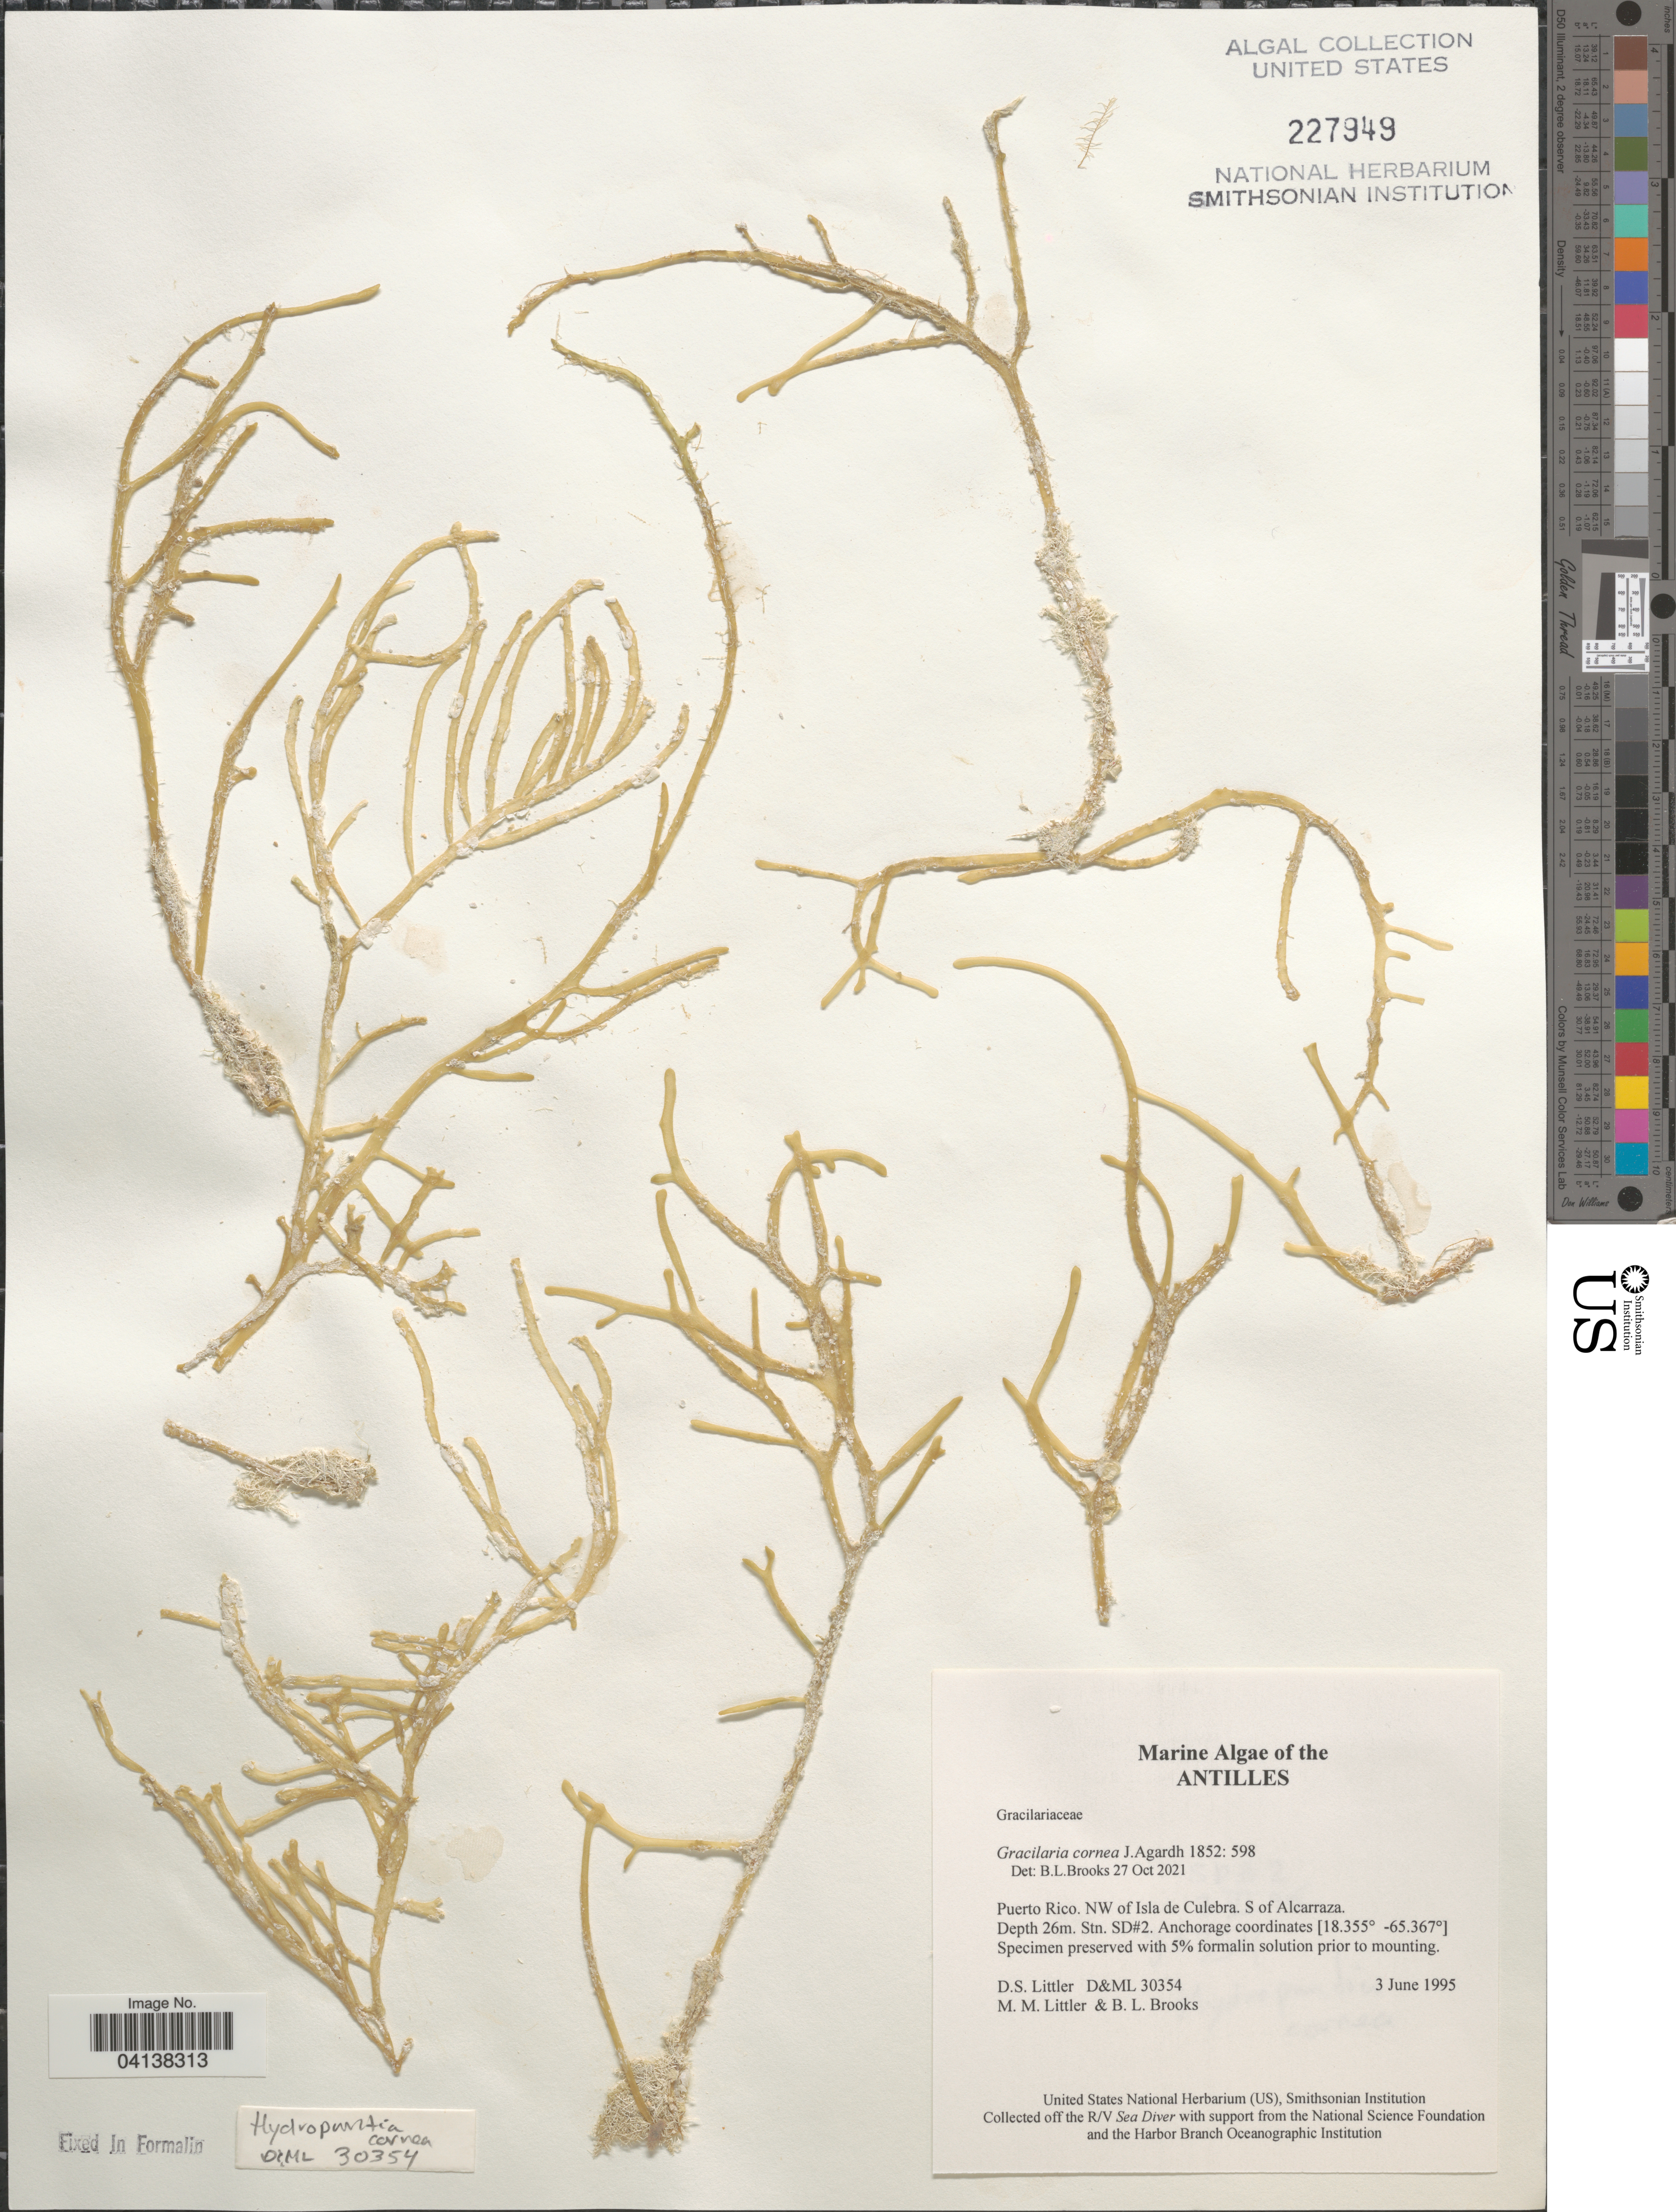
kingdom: Plantae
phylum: Rhodophyta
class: Florideophyceae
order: Gracilariales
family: Gracilariaceae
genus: Gracilaria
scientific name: Gracilaria cornea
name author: J. Agardh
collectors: D. S. Littler & B. Brooks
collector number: D&ML 30354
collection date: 1995-06-03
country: Puerto Rico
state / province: Culebra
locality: NW of Isla de Culebra. S of Alcarraza. Stn. SD#2. The Antilles.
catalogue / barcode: US 227949